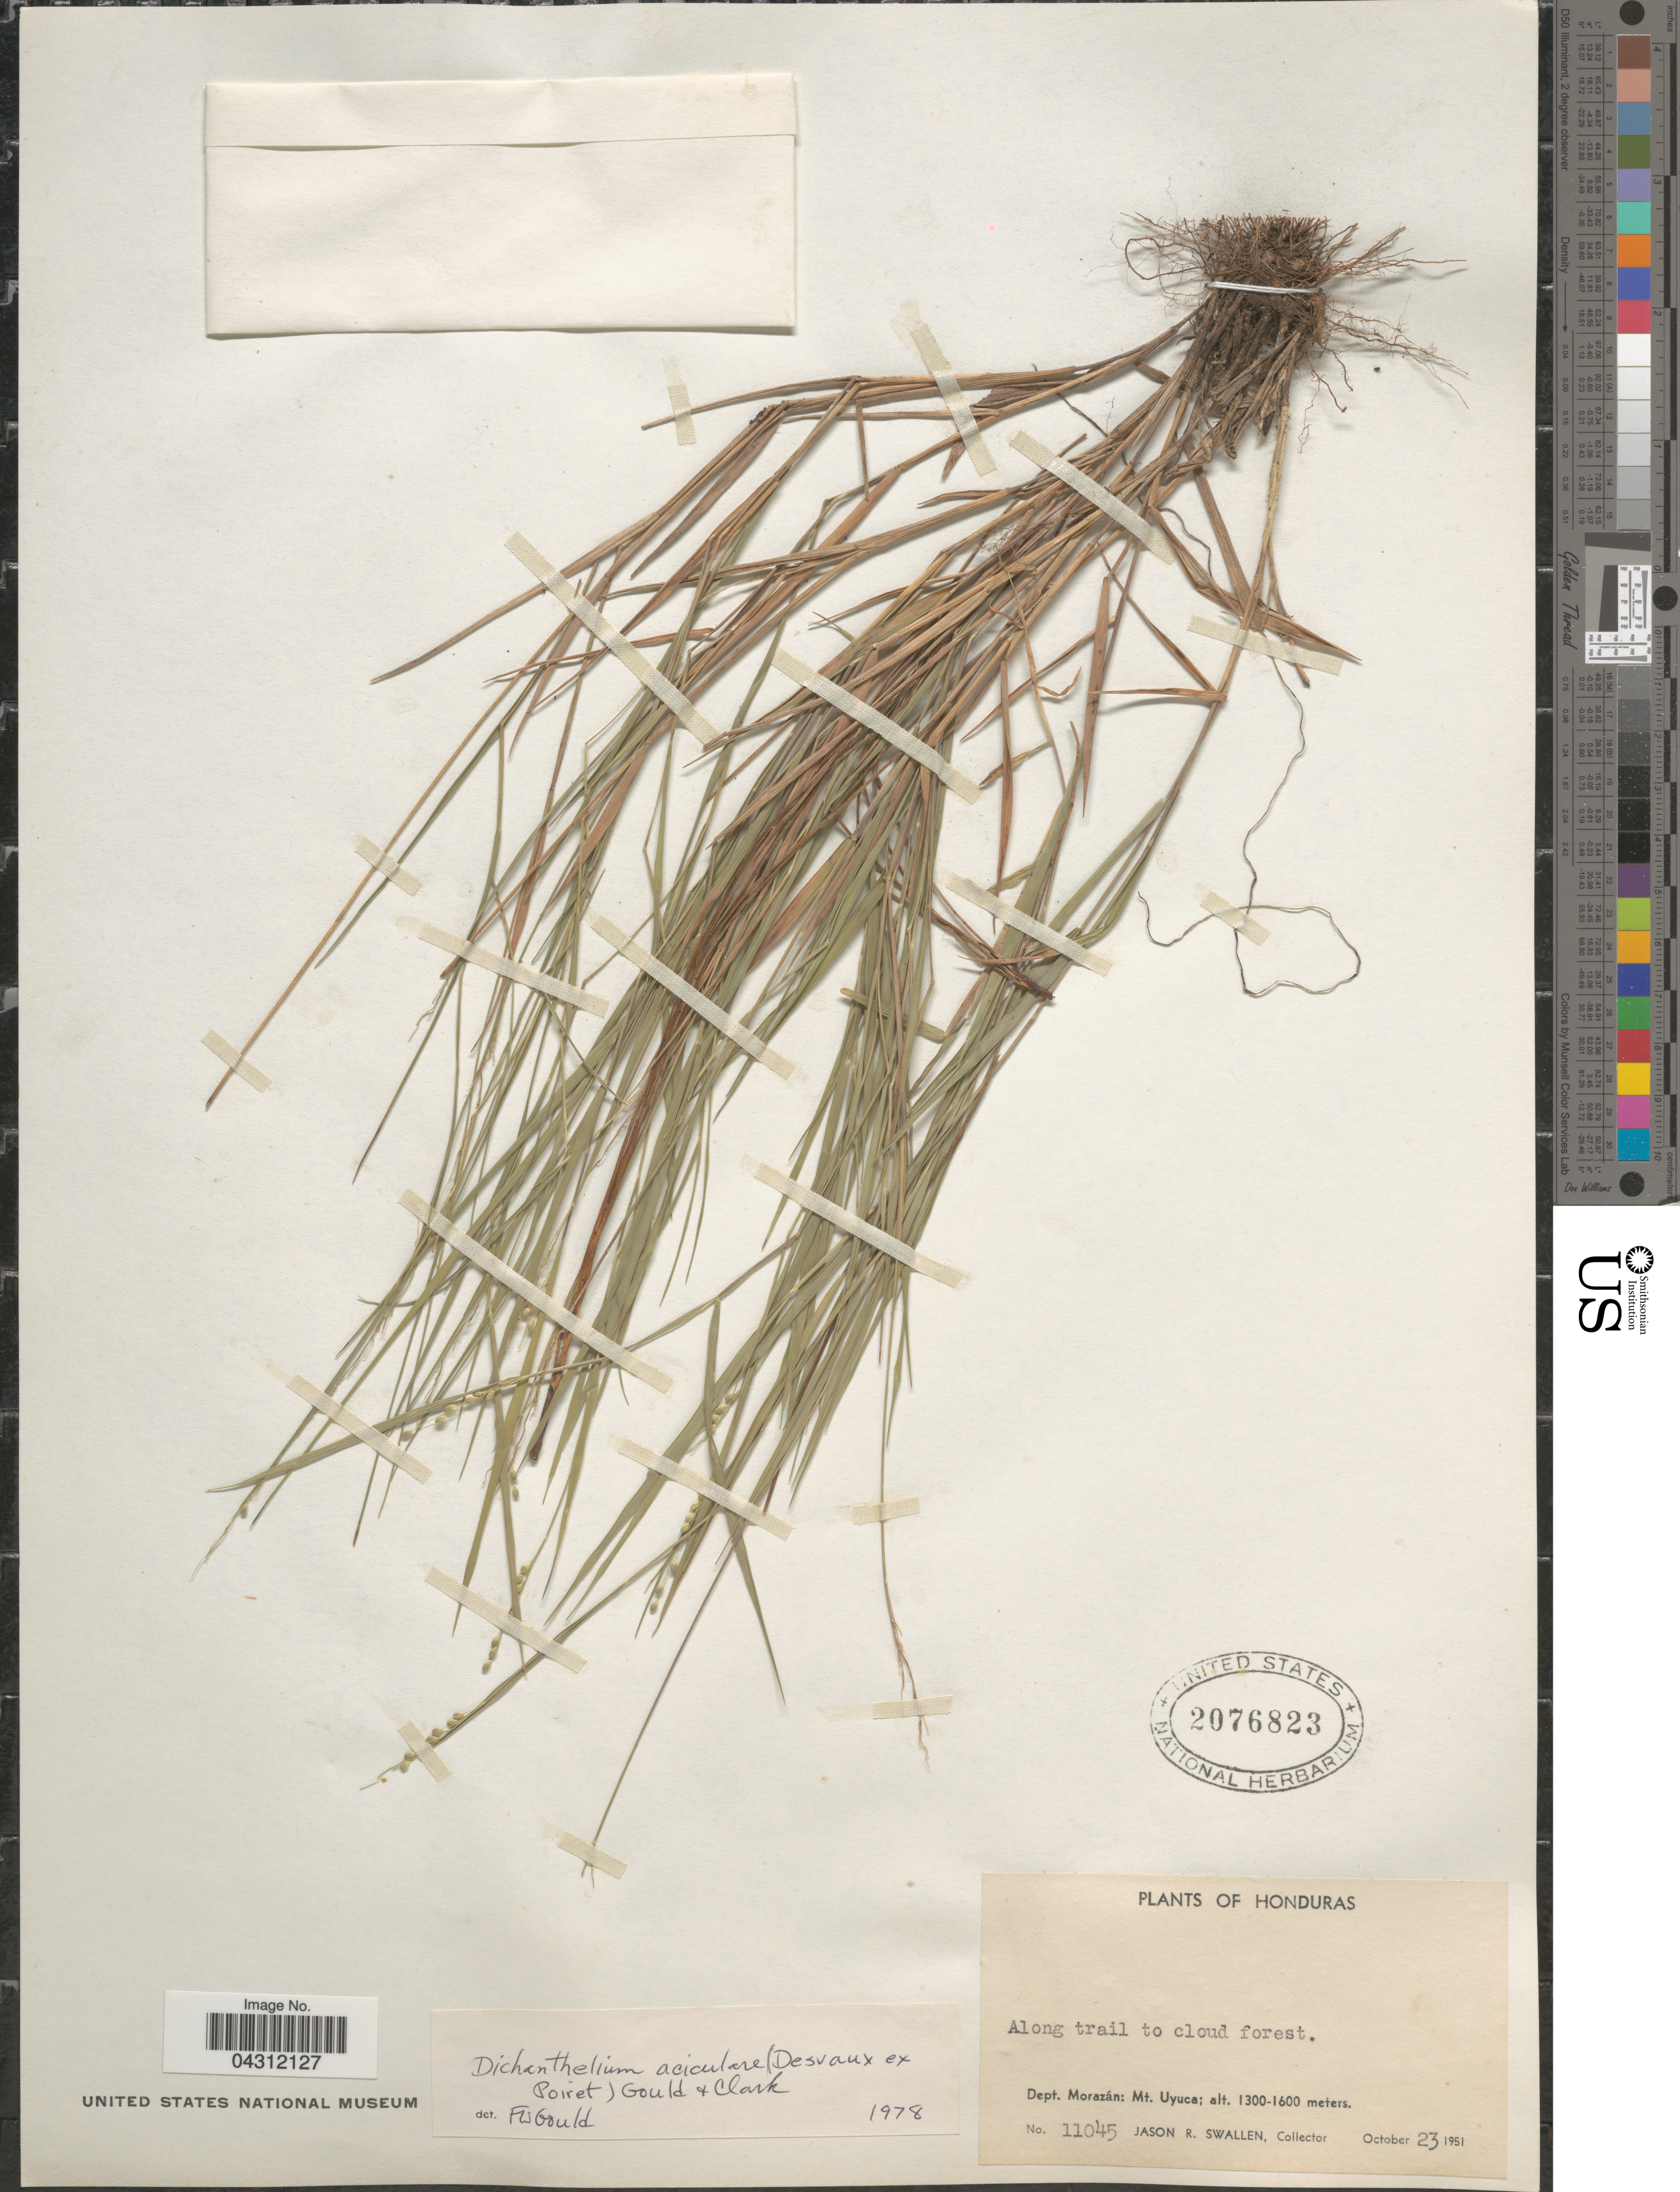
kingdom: Plantae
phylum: Tracheophyta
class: Liliopsida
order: Poales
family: Poaceae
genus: Dichanthelium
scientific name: Dichanthelium aciculare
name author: (Desv. ex Poir.) Gould & C.A. Clark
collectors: J. R. Swallen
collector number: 11045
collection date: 1951-10-23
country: Honduras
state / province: Fco. Morazán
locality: Dept. Morazán: Mt. Uyuca.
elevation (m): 1300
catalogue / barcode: US 2076823